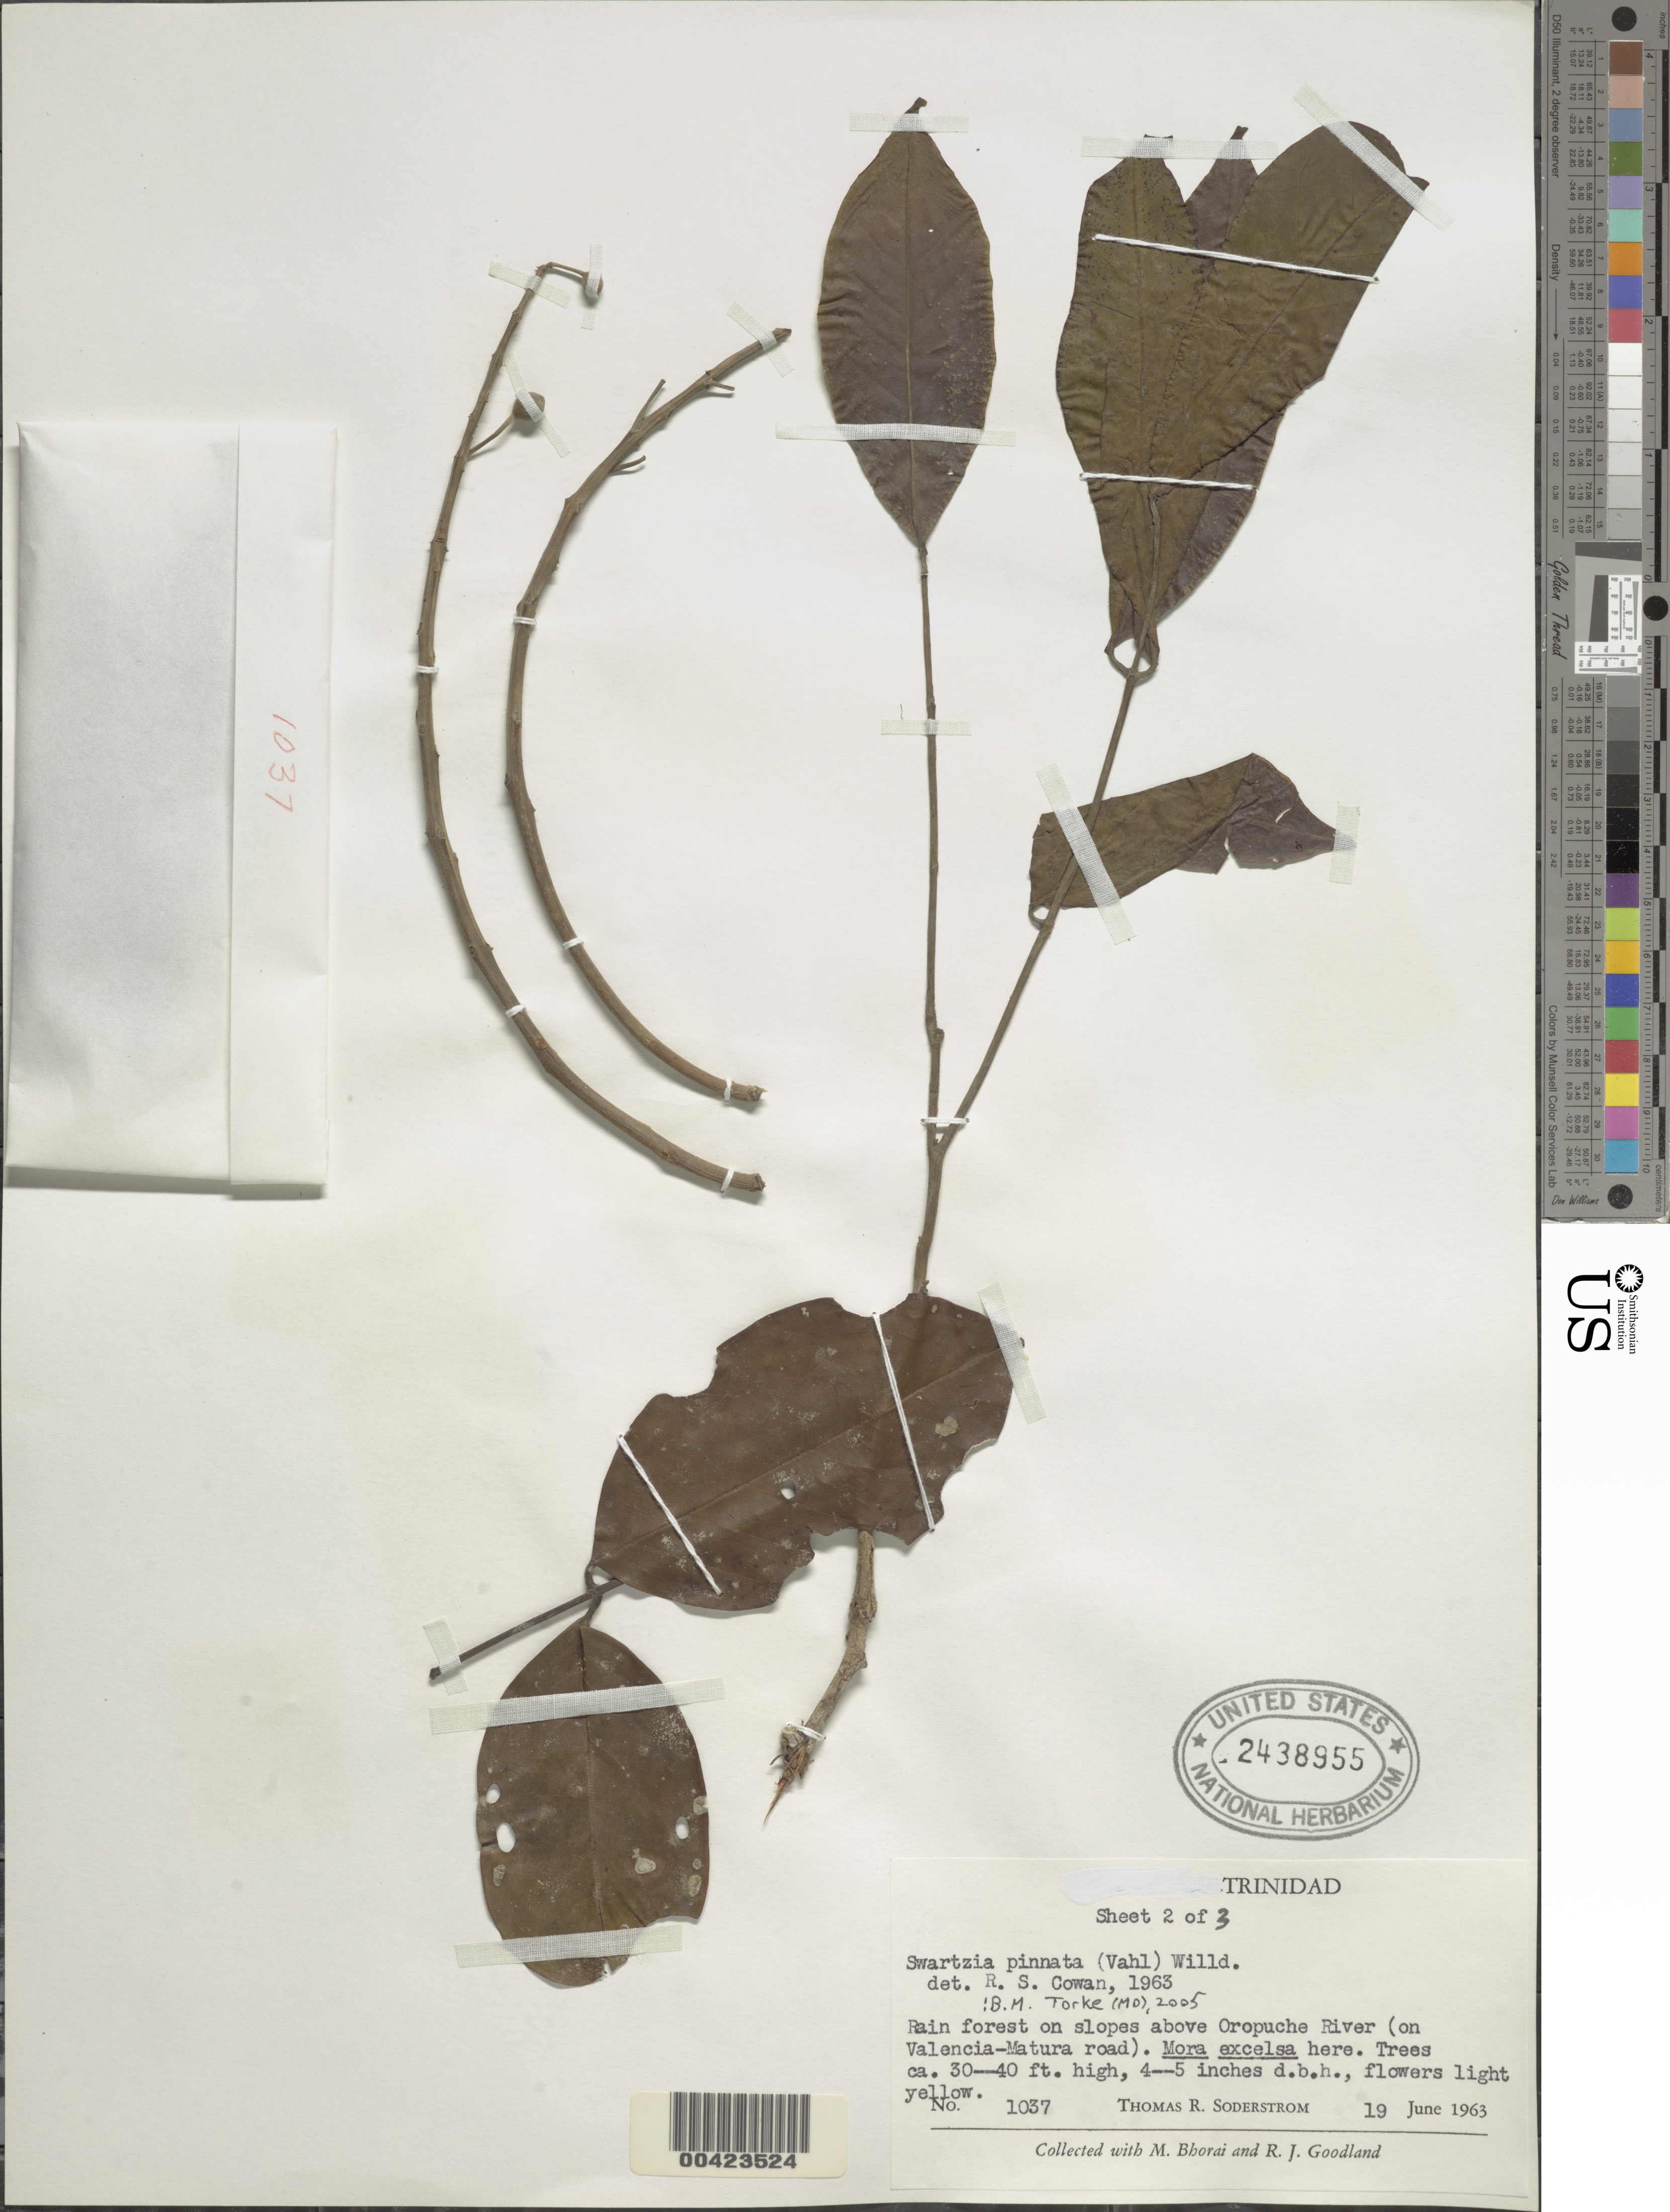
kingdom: Plantae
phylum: Tracheophyta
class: Magnoliopsida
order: Fabales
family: Fabaceae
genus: Swartzia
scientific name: Swartzia pinnata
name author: (Vahl) Willd.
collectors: T. R. Soderstrom, M. Bhorai & R. Goodland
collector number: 1037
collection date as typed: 19 Jun 1963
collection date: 1963-06-19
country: Trinidad and Tobago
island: Trinidad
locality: Valencia and matura, on valencia road between; above oropuche river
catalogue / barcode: US 2438955